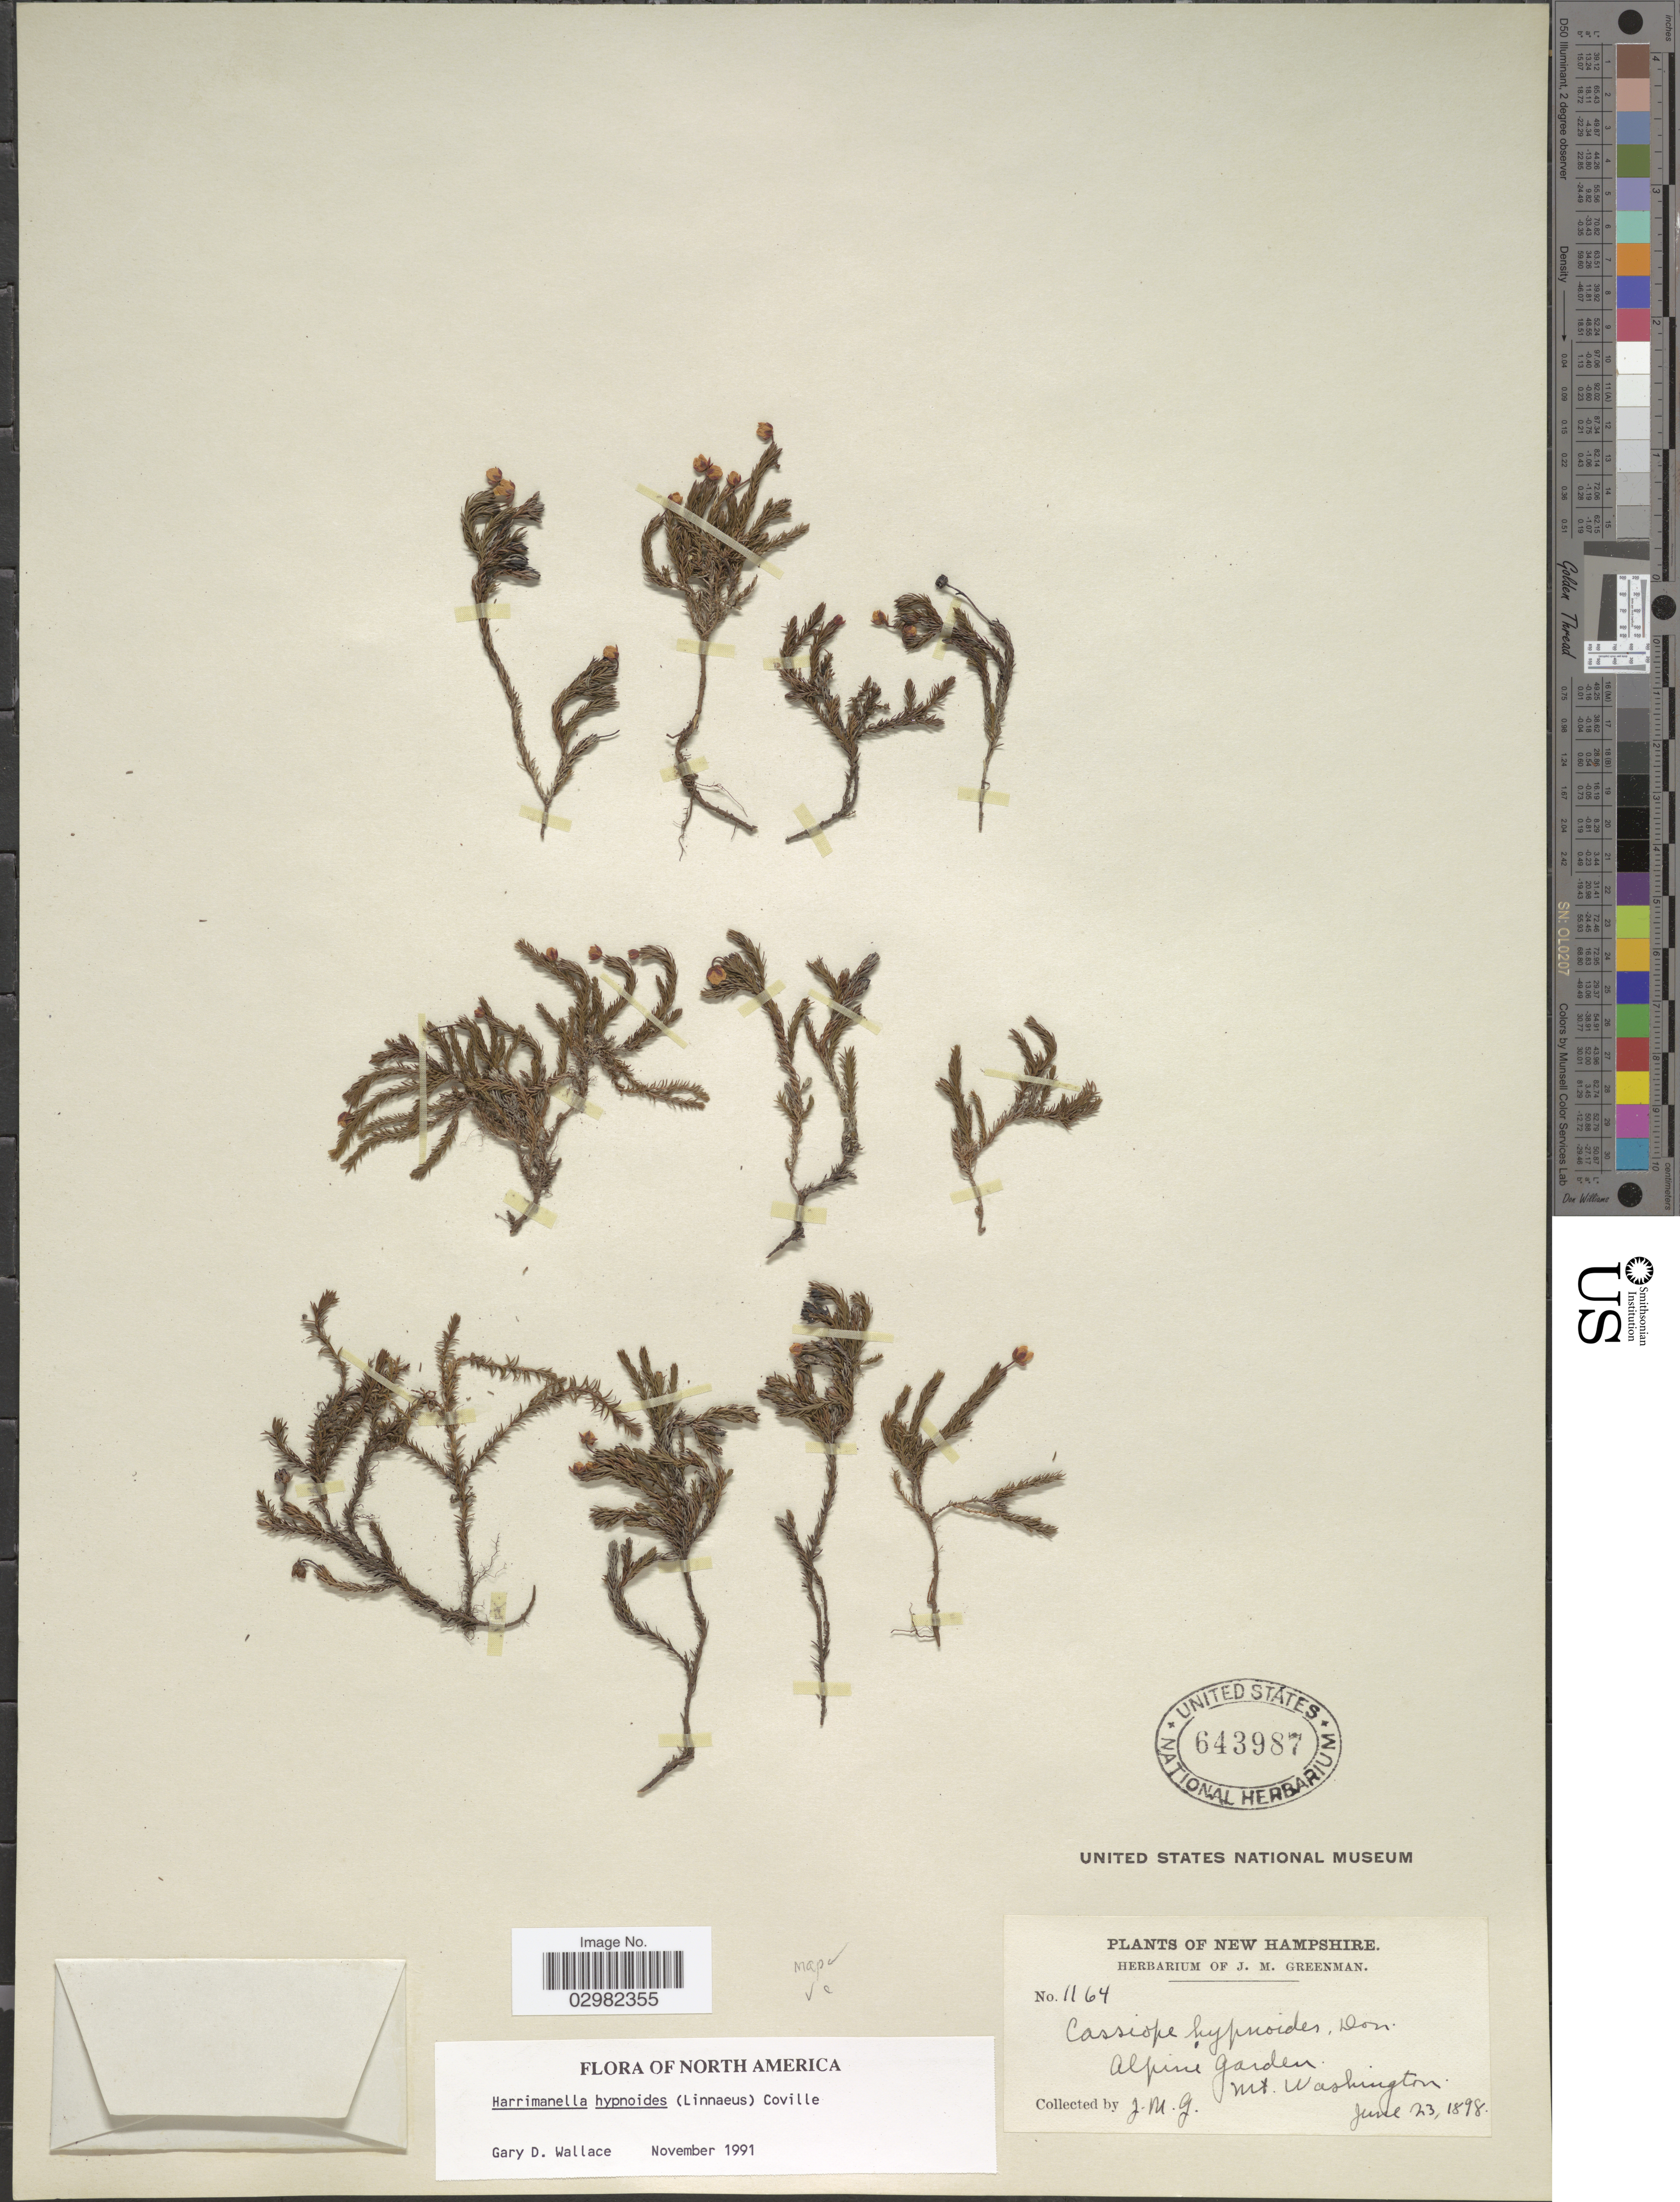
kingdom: Plantae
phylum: Tracheophyta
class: Magnoliopsida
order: Ericales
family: Ericaceae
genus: Harrimanella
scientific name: Harrimanella hypnoides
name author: (L.) Coville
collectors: J. M. Greenman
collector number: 1164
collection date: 1898-06-23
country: United States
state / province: New Hampshire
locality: Alpine Garden, Mt. Washington.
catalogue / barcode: US 643987